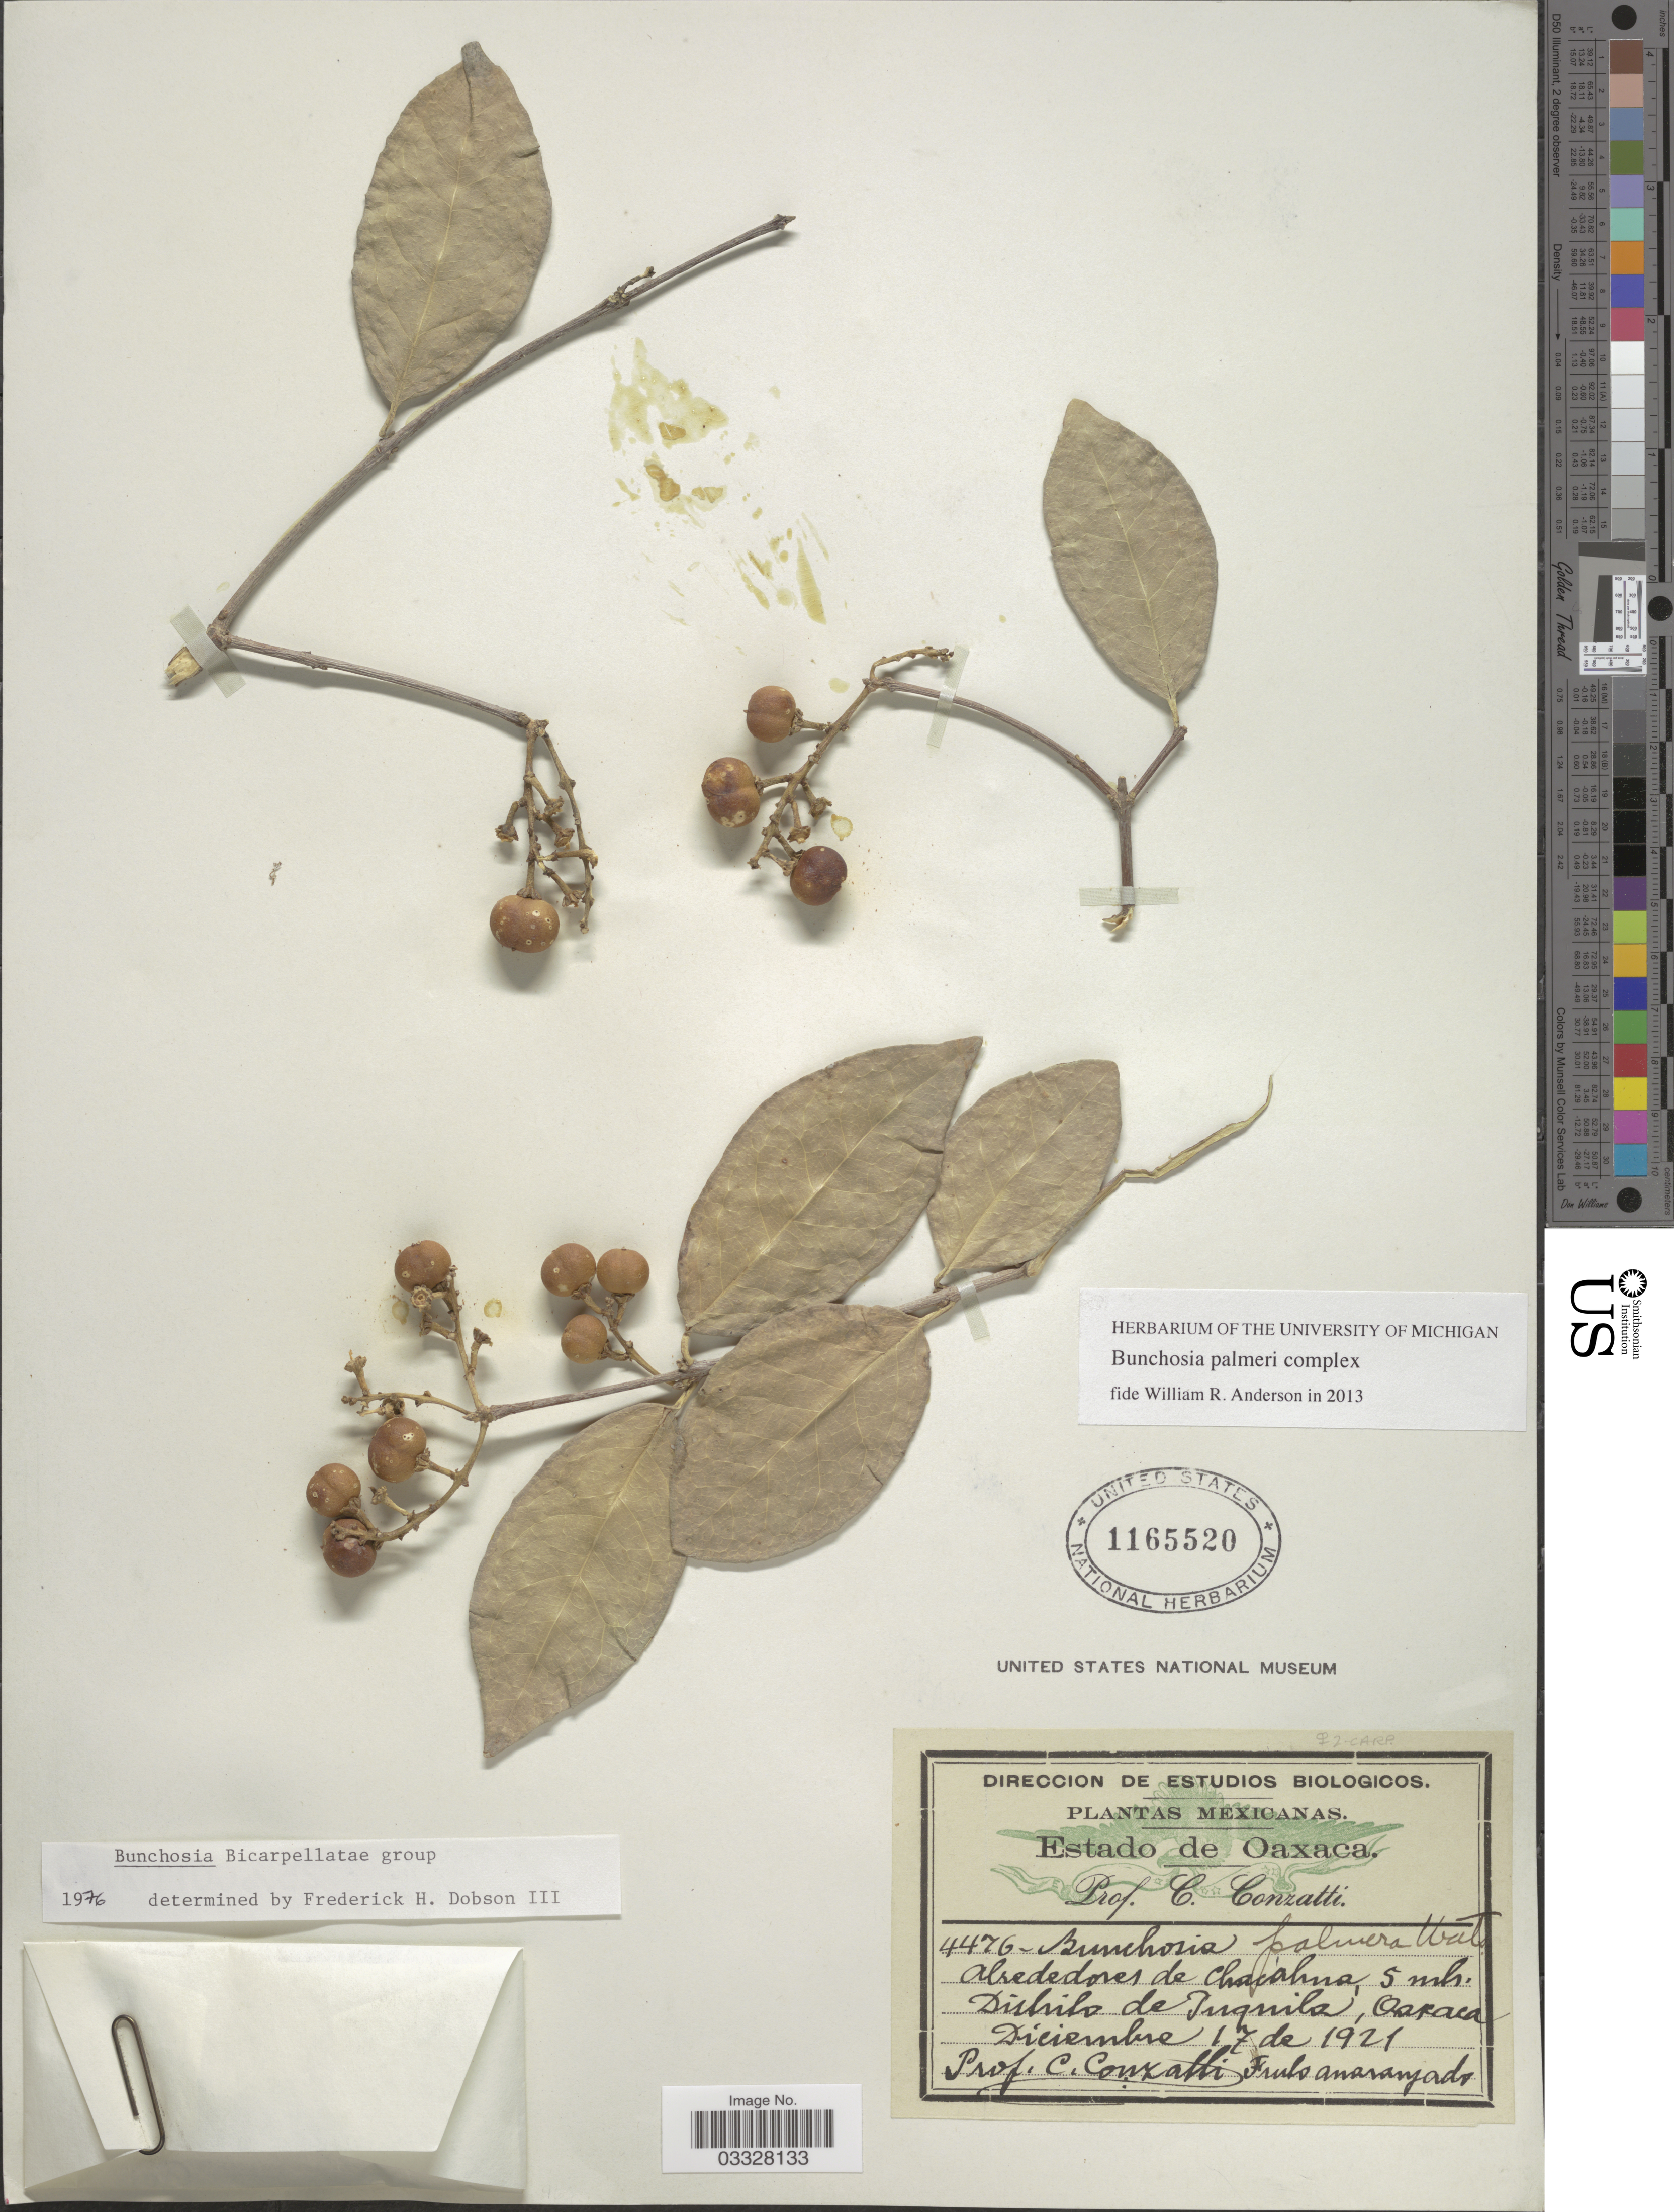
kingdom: Plantae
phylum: Tracheophyta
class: Magnoliopsida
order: Malpighiales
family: Malpighiaceae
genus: Bunchosia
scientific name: Bunchosia palmeri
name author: S. Watson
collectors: C. Conzatti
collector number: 4476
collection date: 1921-12-17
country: Mexico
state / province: Oaxaca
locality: Alrededores de Chacahua, Distrito de Juquila.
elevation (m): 5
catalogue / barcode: US 1165520